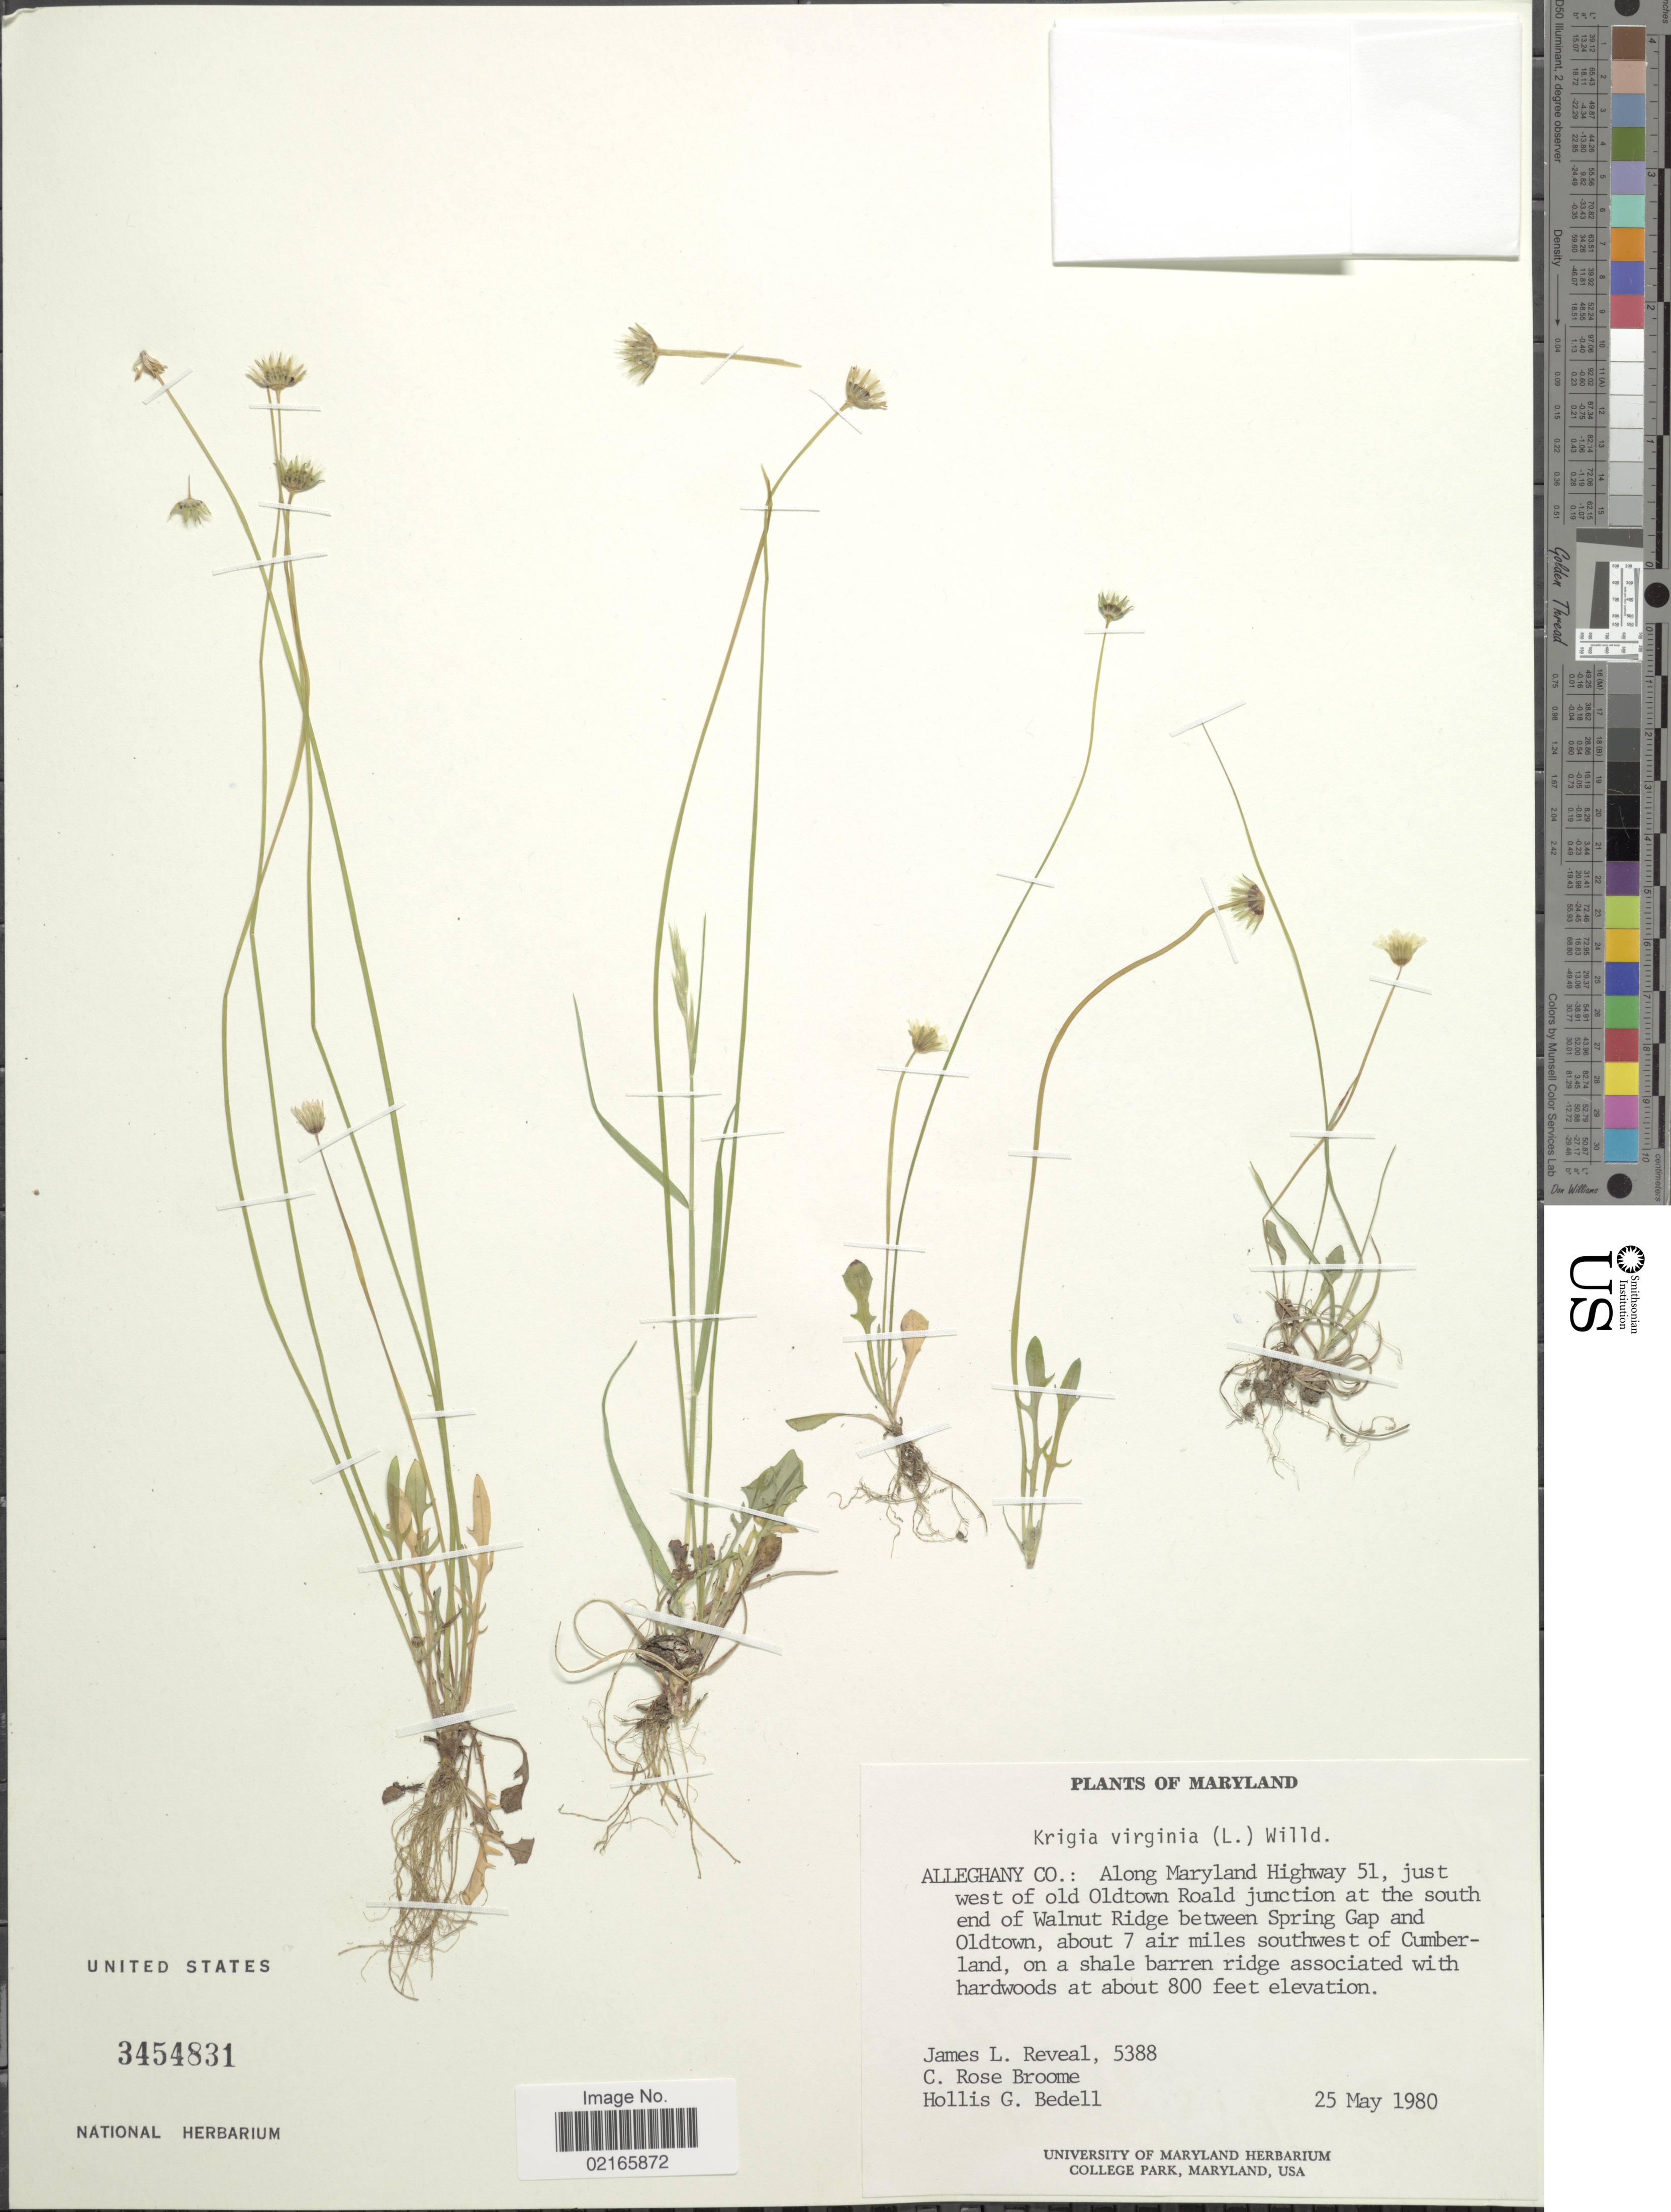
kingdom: Plantae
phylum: Tracheophyta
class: Magnoliopsida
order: Asterales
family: Asteraceae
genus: Krigia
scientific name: Krigia virginica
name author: (L.) Willd.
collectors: J. L. Reveal, C. R. Broome & H. G. Bedell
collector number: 5388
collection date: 1980-05-25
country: United States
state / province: Maryland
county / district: Allegany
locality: Alleghany Co.: along Maryland Highway 51, just west of old Oldtown Road junction at the south end of Walnut Ridge between Spring Gap and Oldtown, about 7 air miles southwest of Cumberland, on a shale barren ridge associated with hardwoods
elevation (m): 244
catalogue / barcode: US 3454831